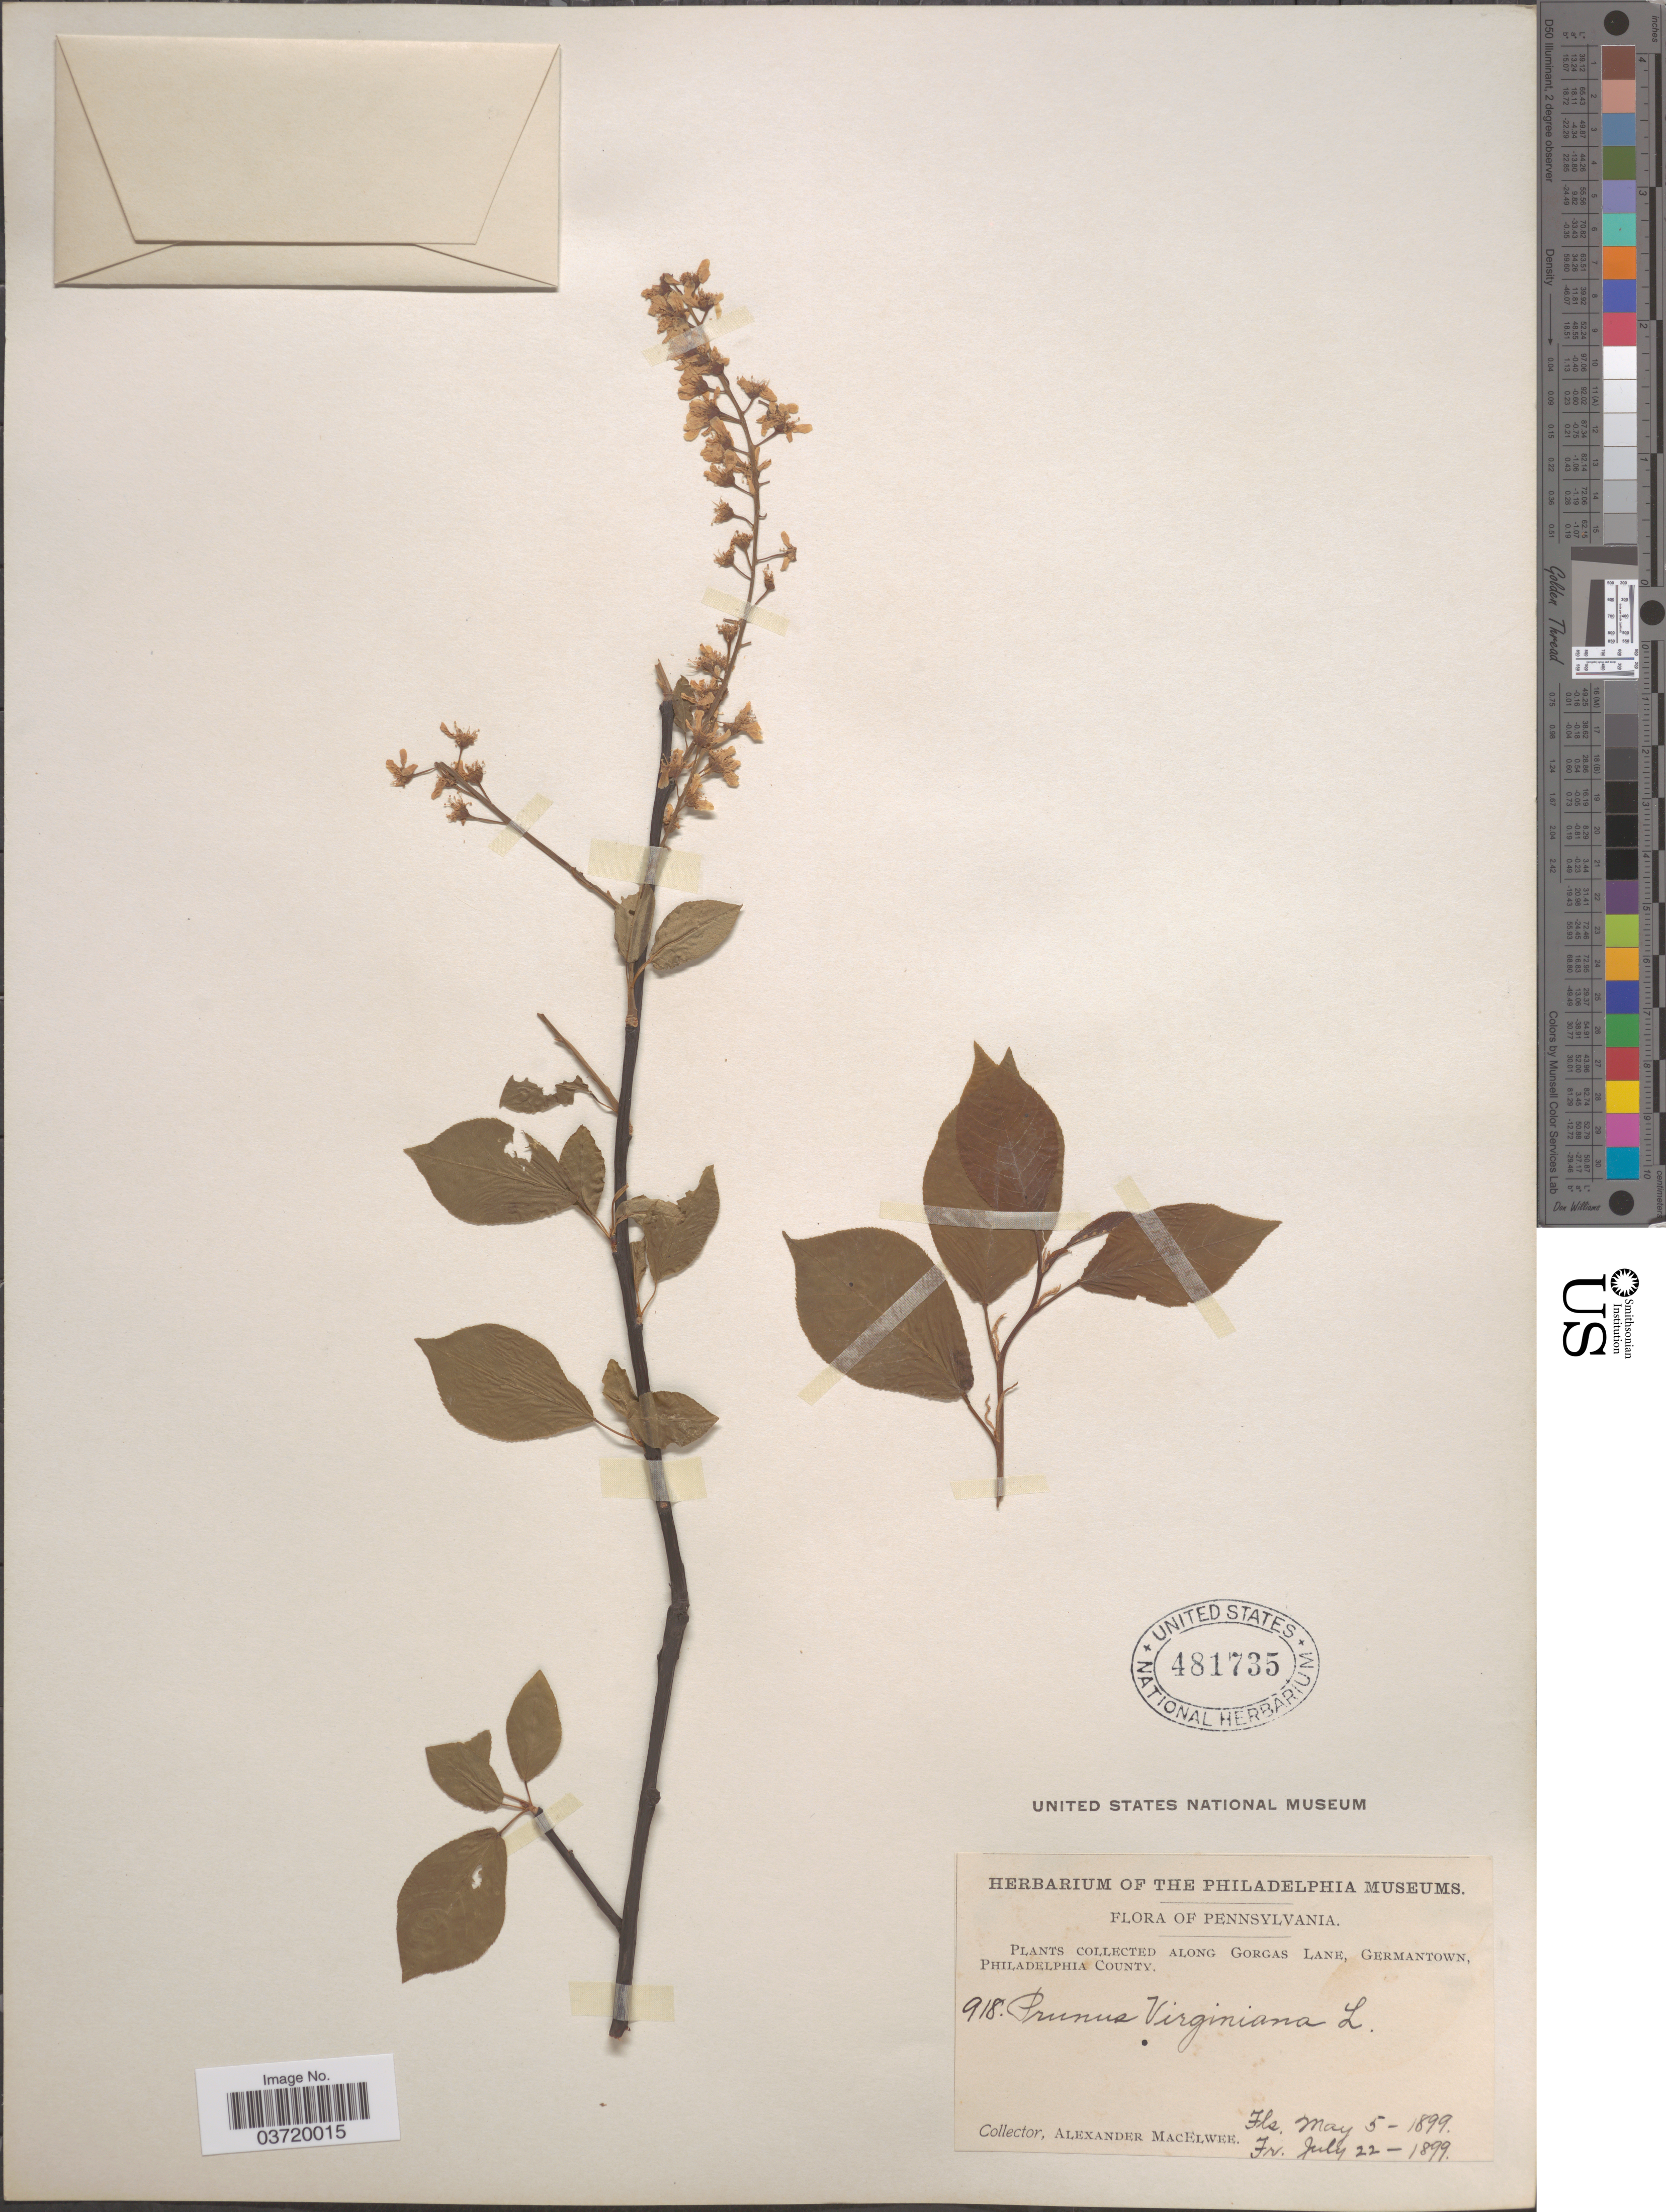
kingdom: Plantae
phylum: Tracheophyta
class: Magnoliopsida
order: Rosales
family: Rosaceae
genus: Prunus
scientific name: Prunus virginiana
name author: L.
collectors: A. MacElwee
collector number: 918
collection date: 1899-05-05/1899-07-22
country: United States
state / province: Pennsylvania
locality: Along Gorgas Lane, Germantown, Philadelphia County.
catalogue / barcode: US 481735